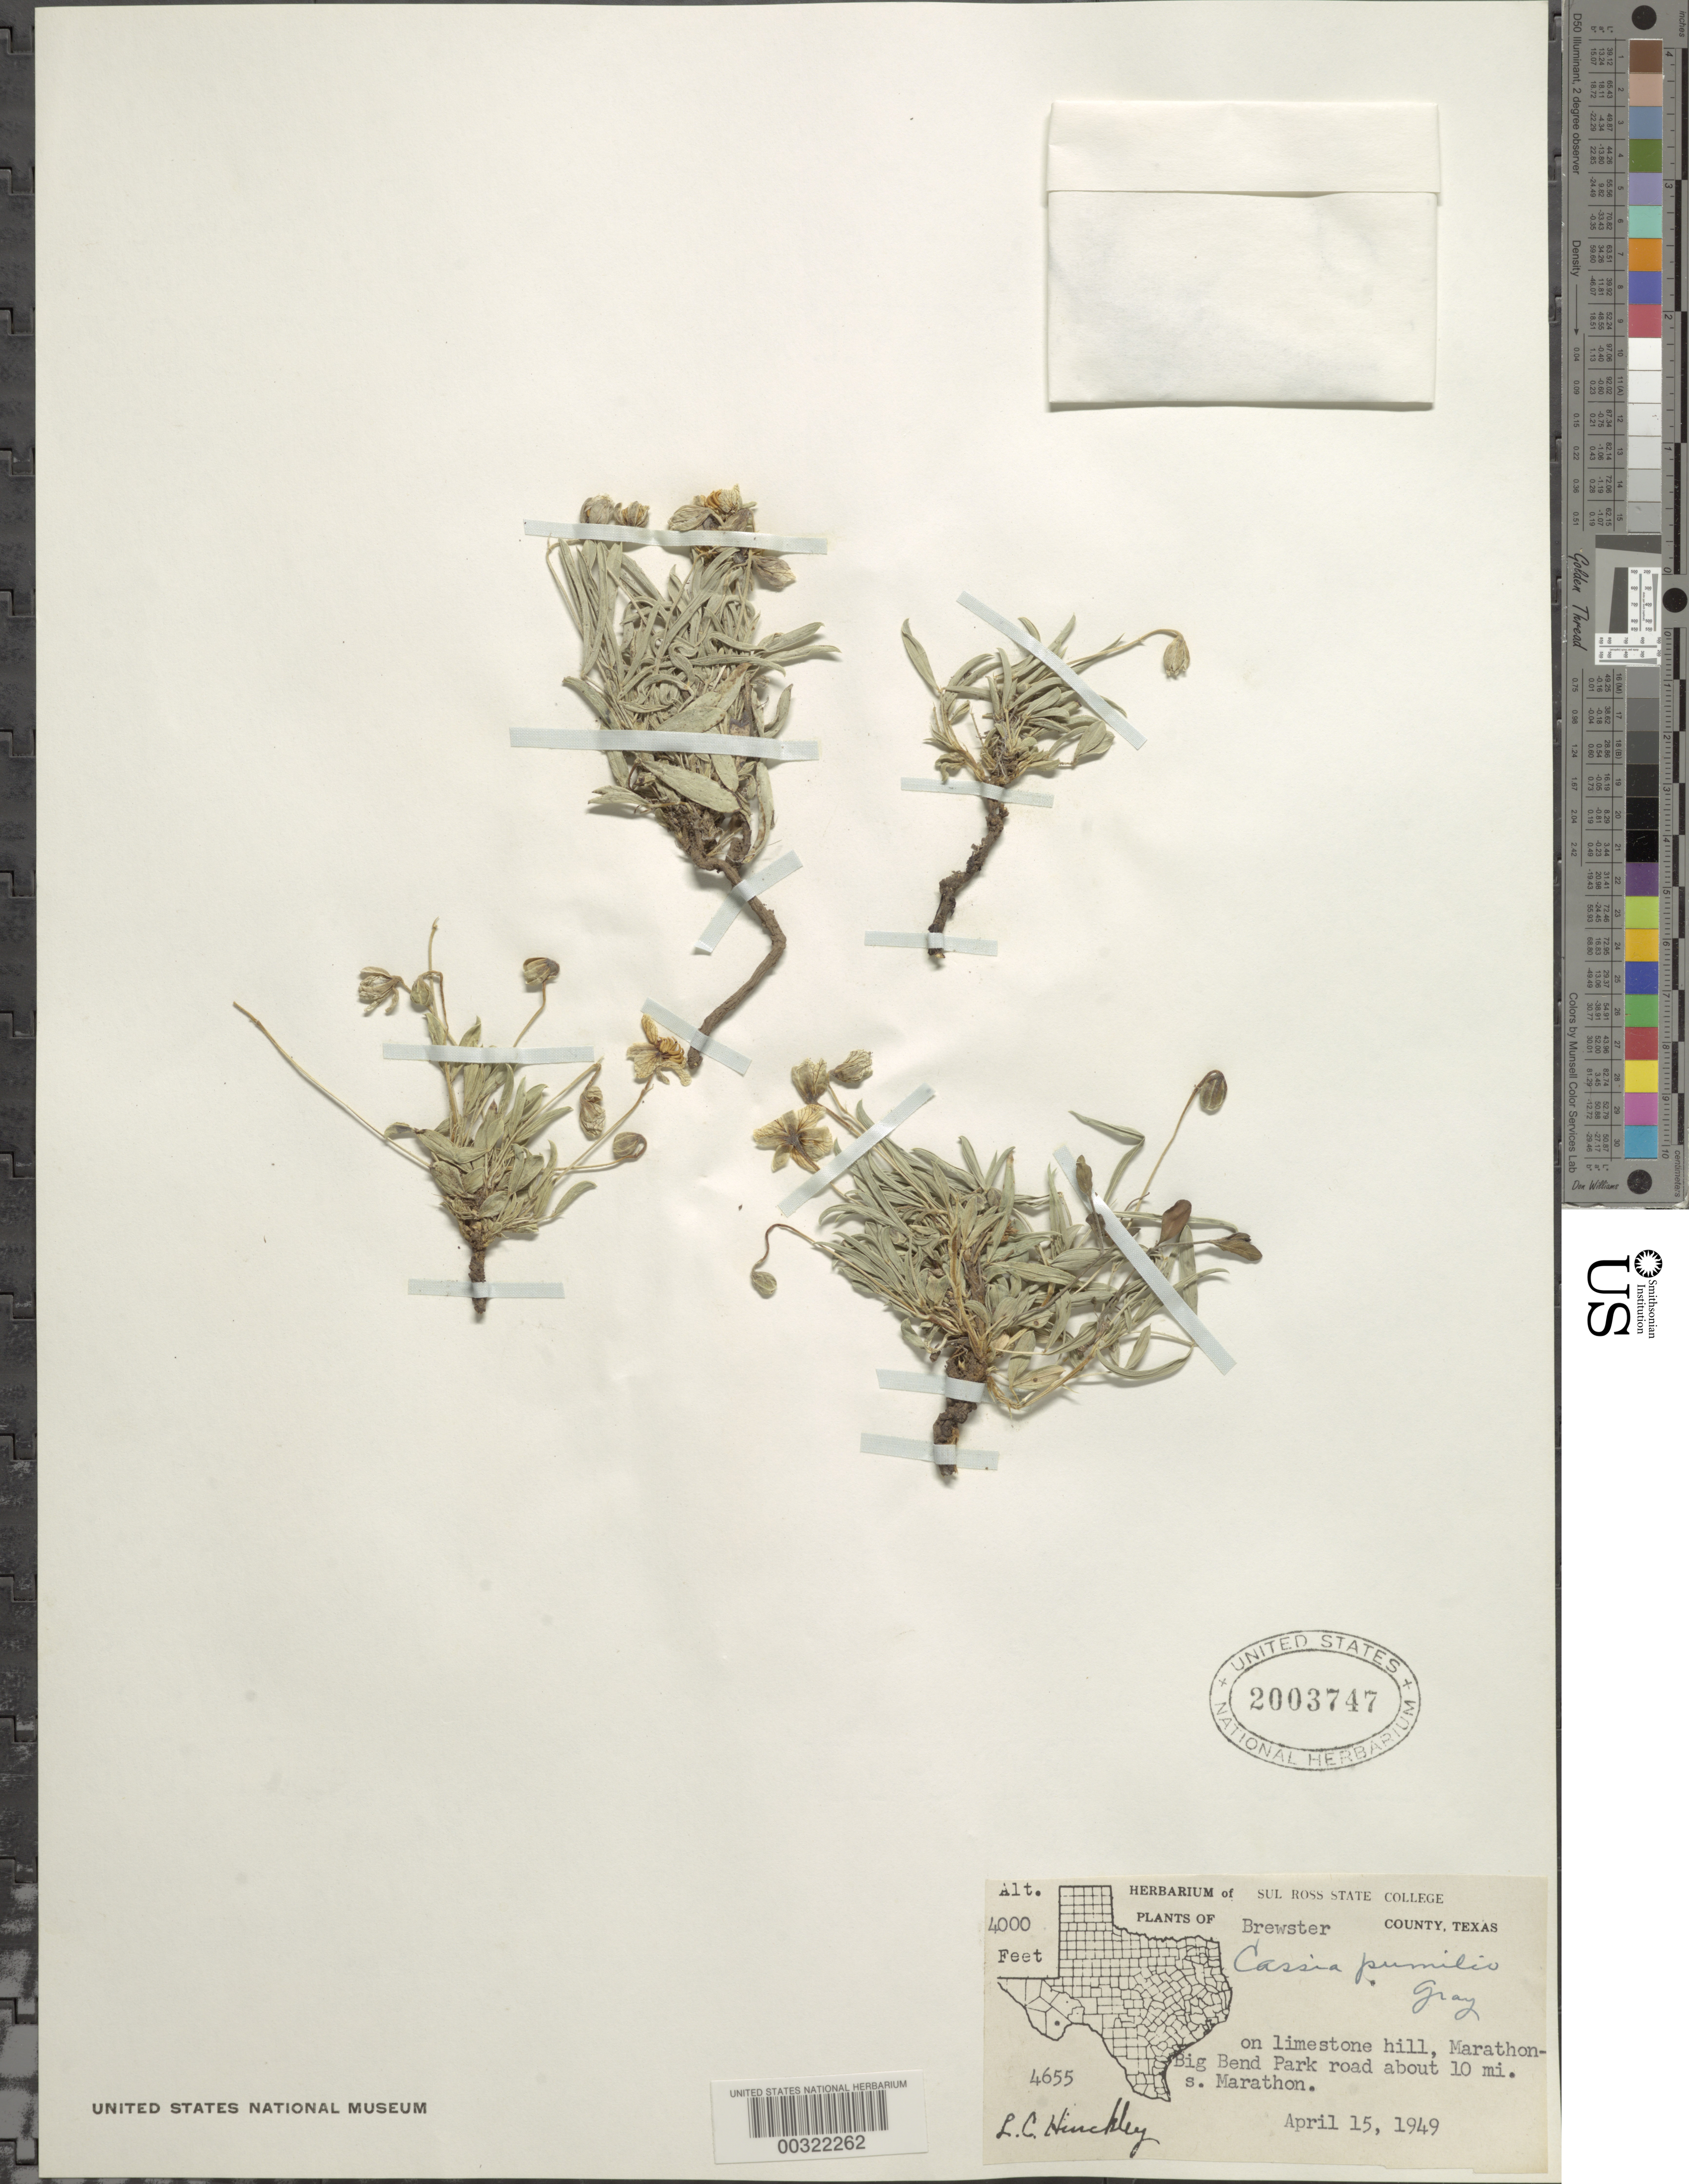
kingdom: Plantae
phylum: Tracheophyta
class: Magnoliopsida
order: Fabales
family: Fabaceae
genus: Senna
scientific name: Senna pumilio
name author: (A. Gray) H.S. Irwin & Barneby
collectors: L. Hinckley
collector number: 4655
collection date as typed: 15 Apr 1949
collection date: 1949-04-15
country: United States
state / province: Texas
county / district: Brewster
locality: About 10 mi s of marathon, big bend park road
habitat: On limestone hill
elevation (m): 1219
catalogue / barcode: US 2003747